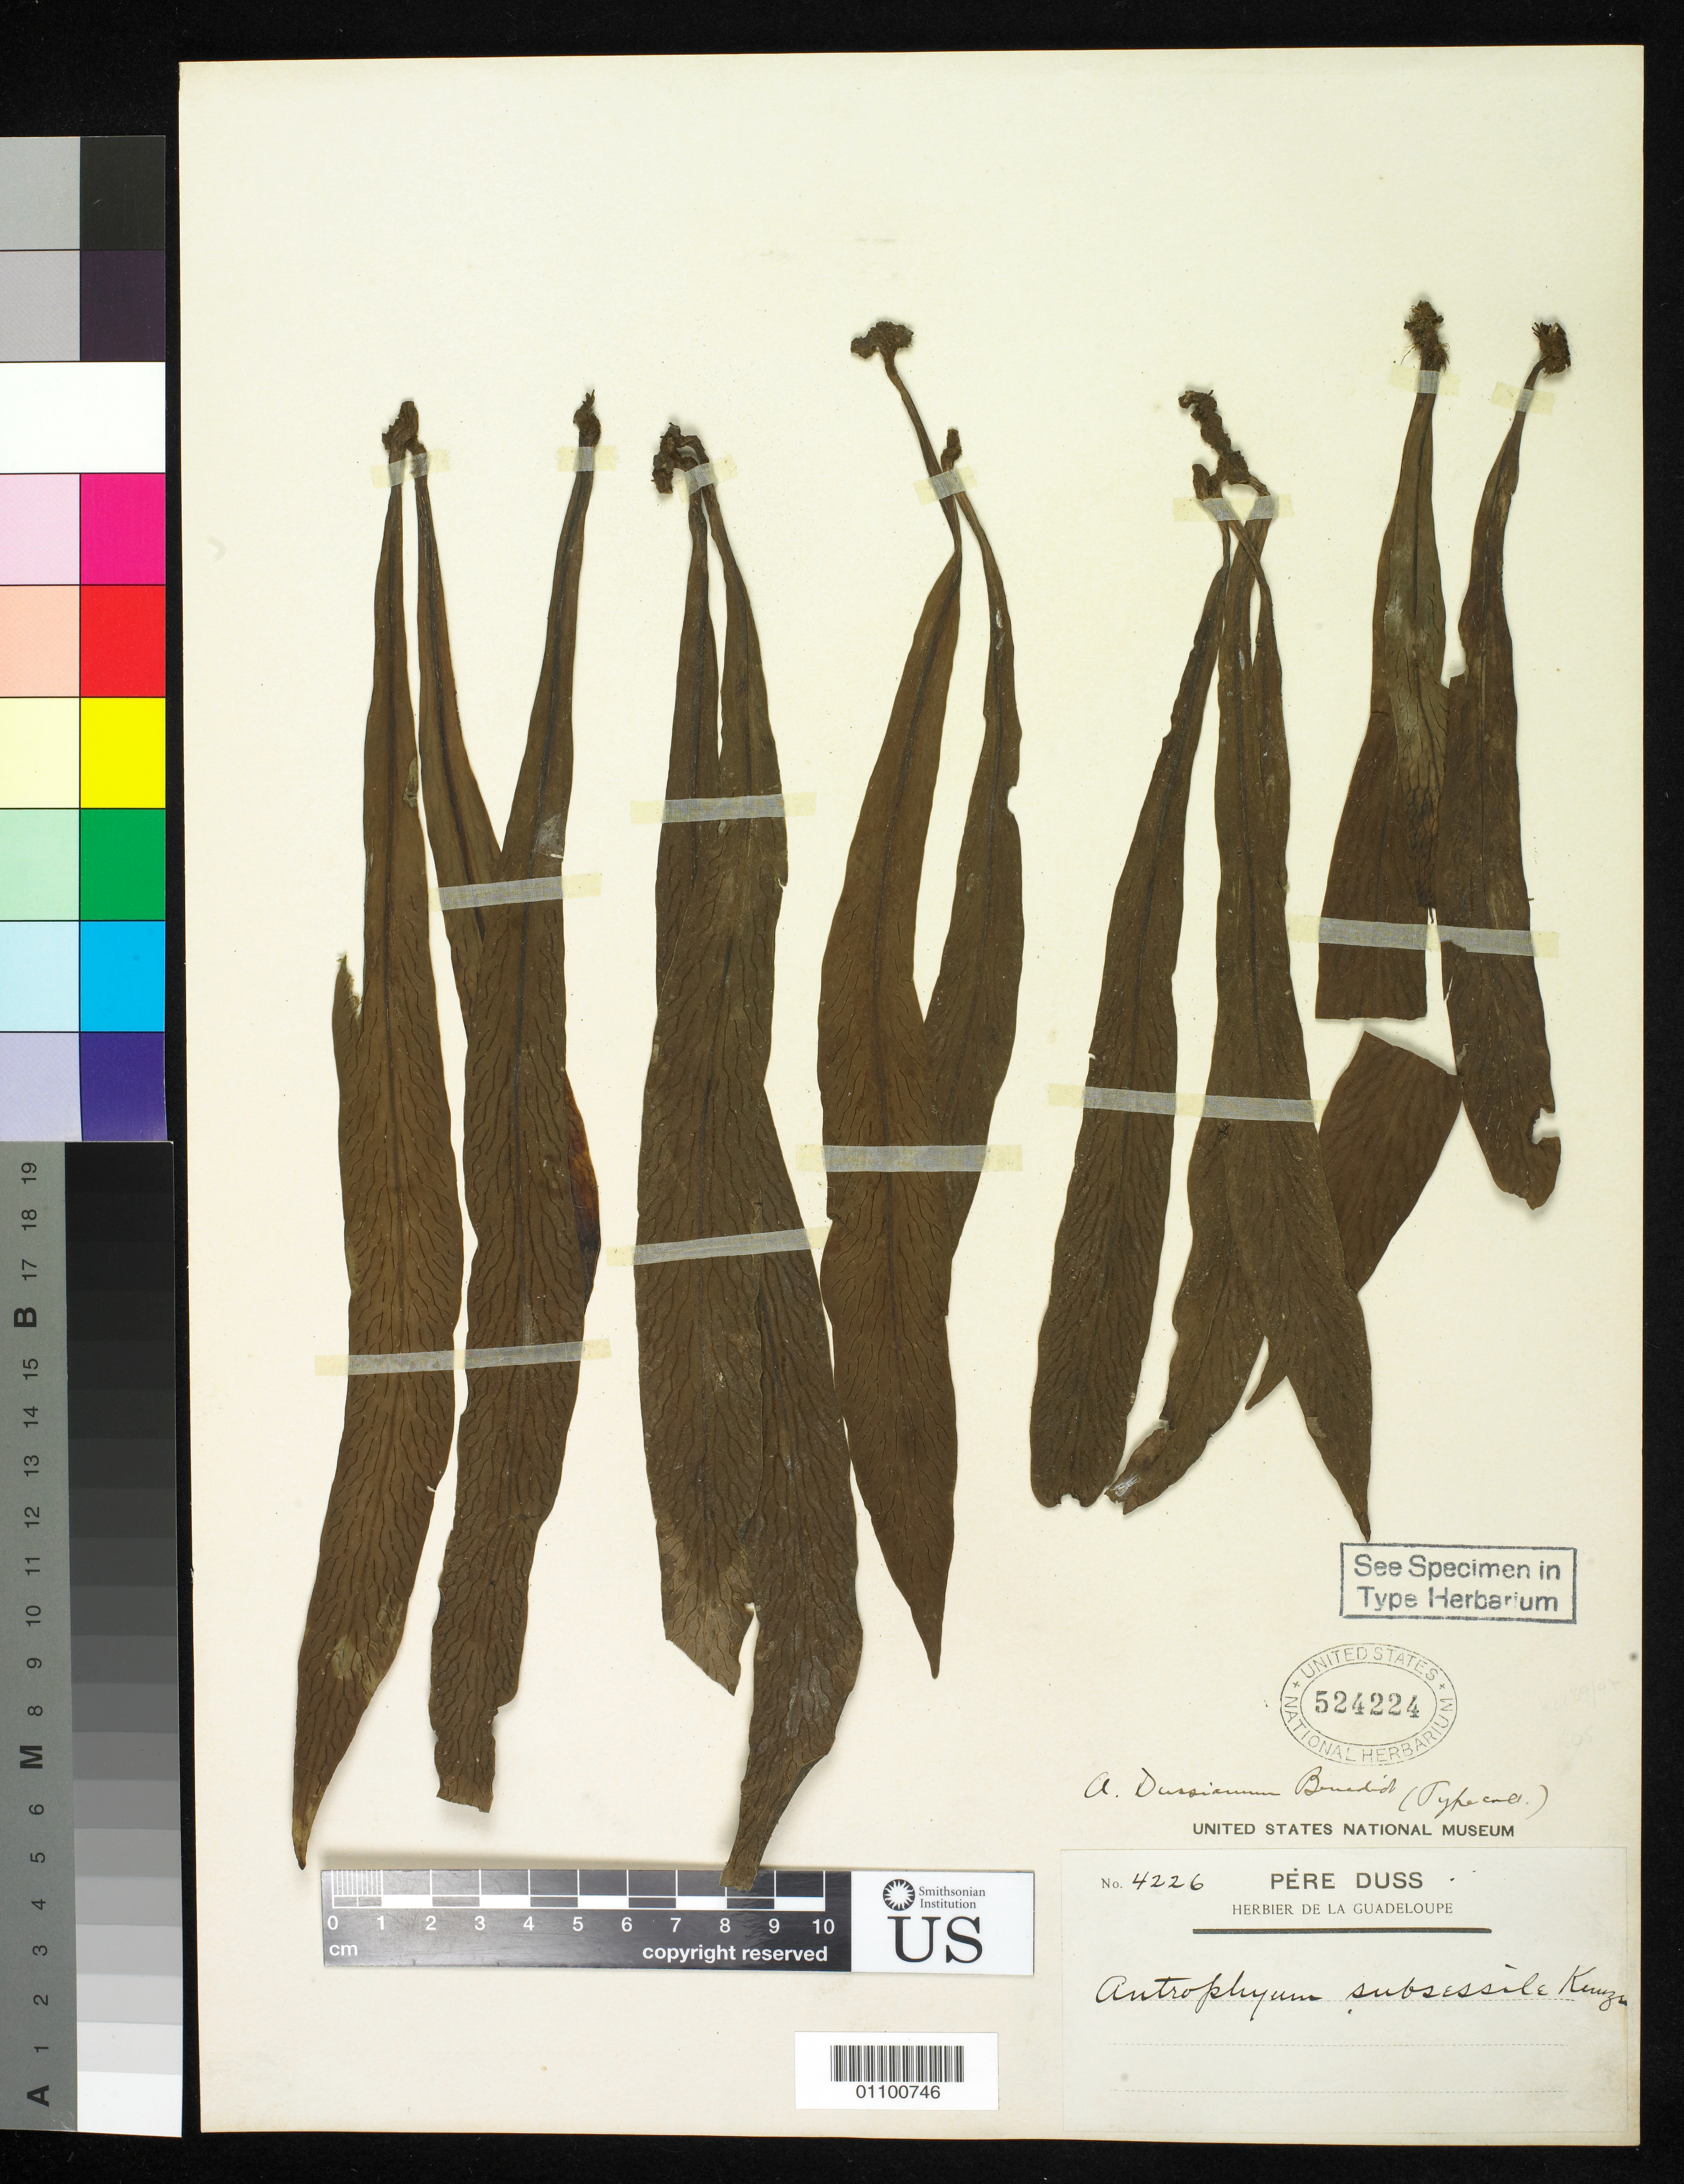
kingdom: Plantae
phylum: Tracheophyta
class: Polypodiopsida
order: Polypodiales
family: Pteridaceae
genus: Antrophyum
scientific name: Antrophyum dussianum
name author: Benedict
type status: Type Collection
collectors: Père Duss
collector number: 4226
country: Guadeloupe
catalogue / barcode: US 524224